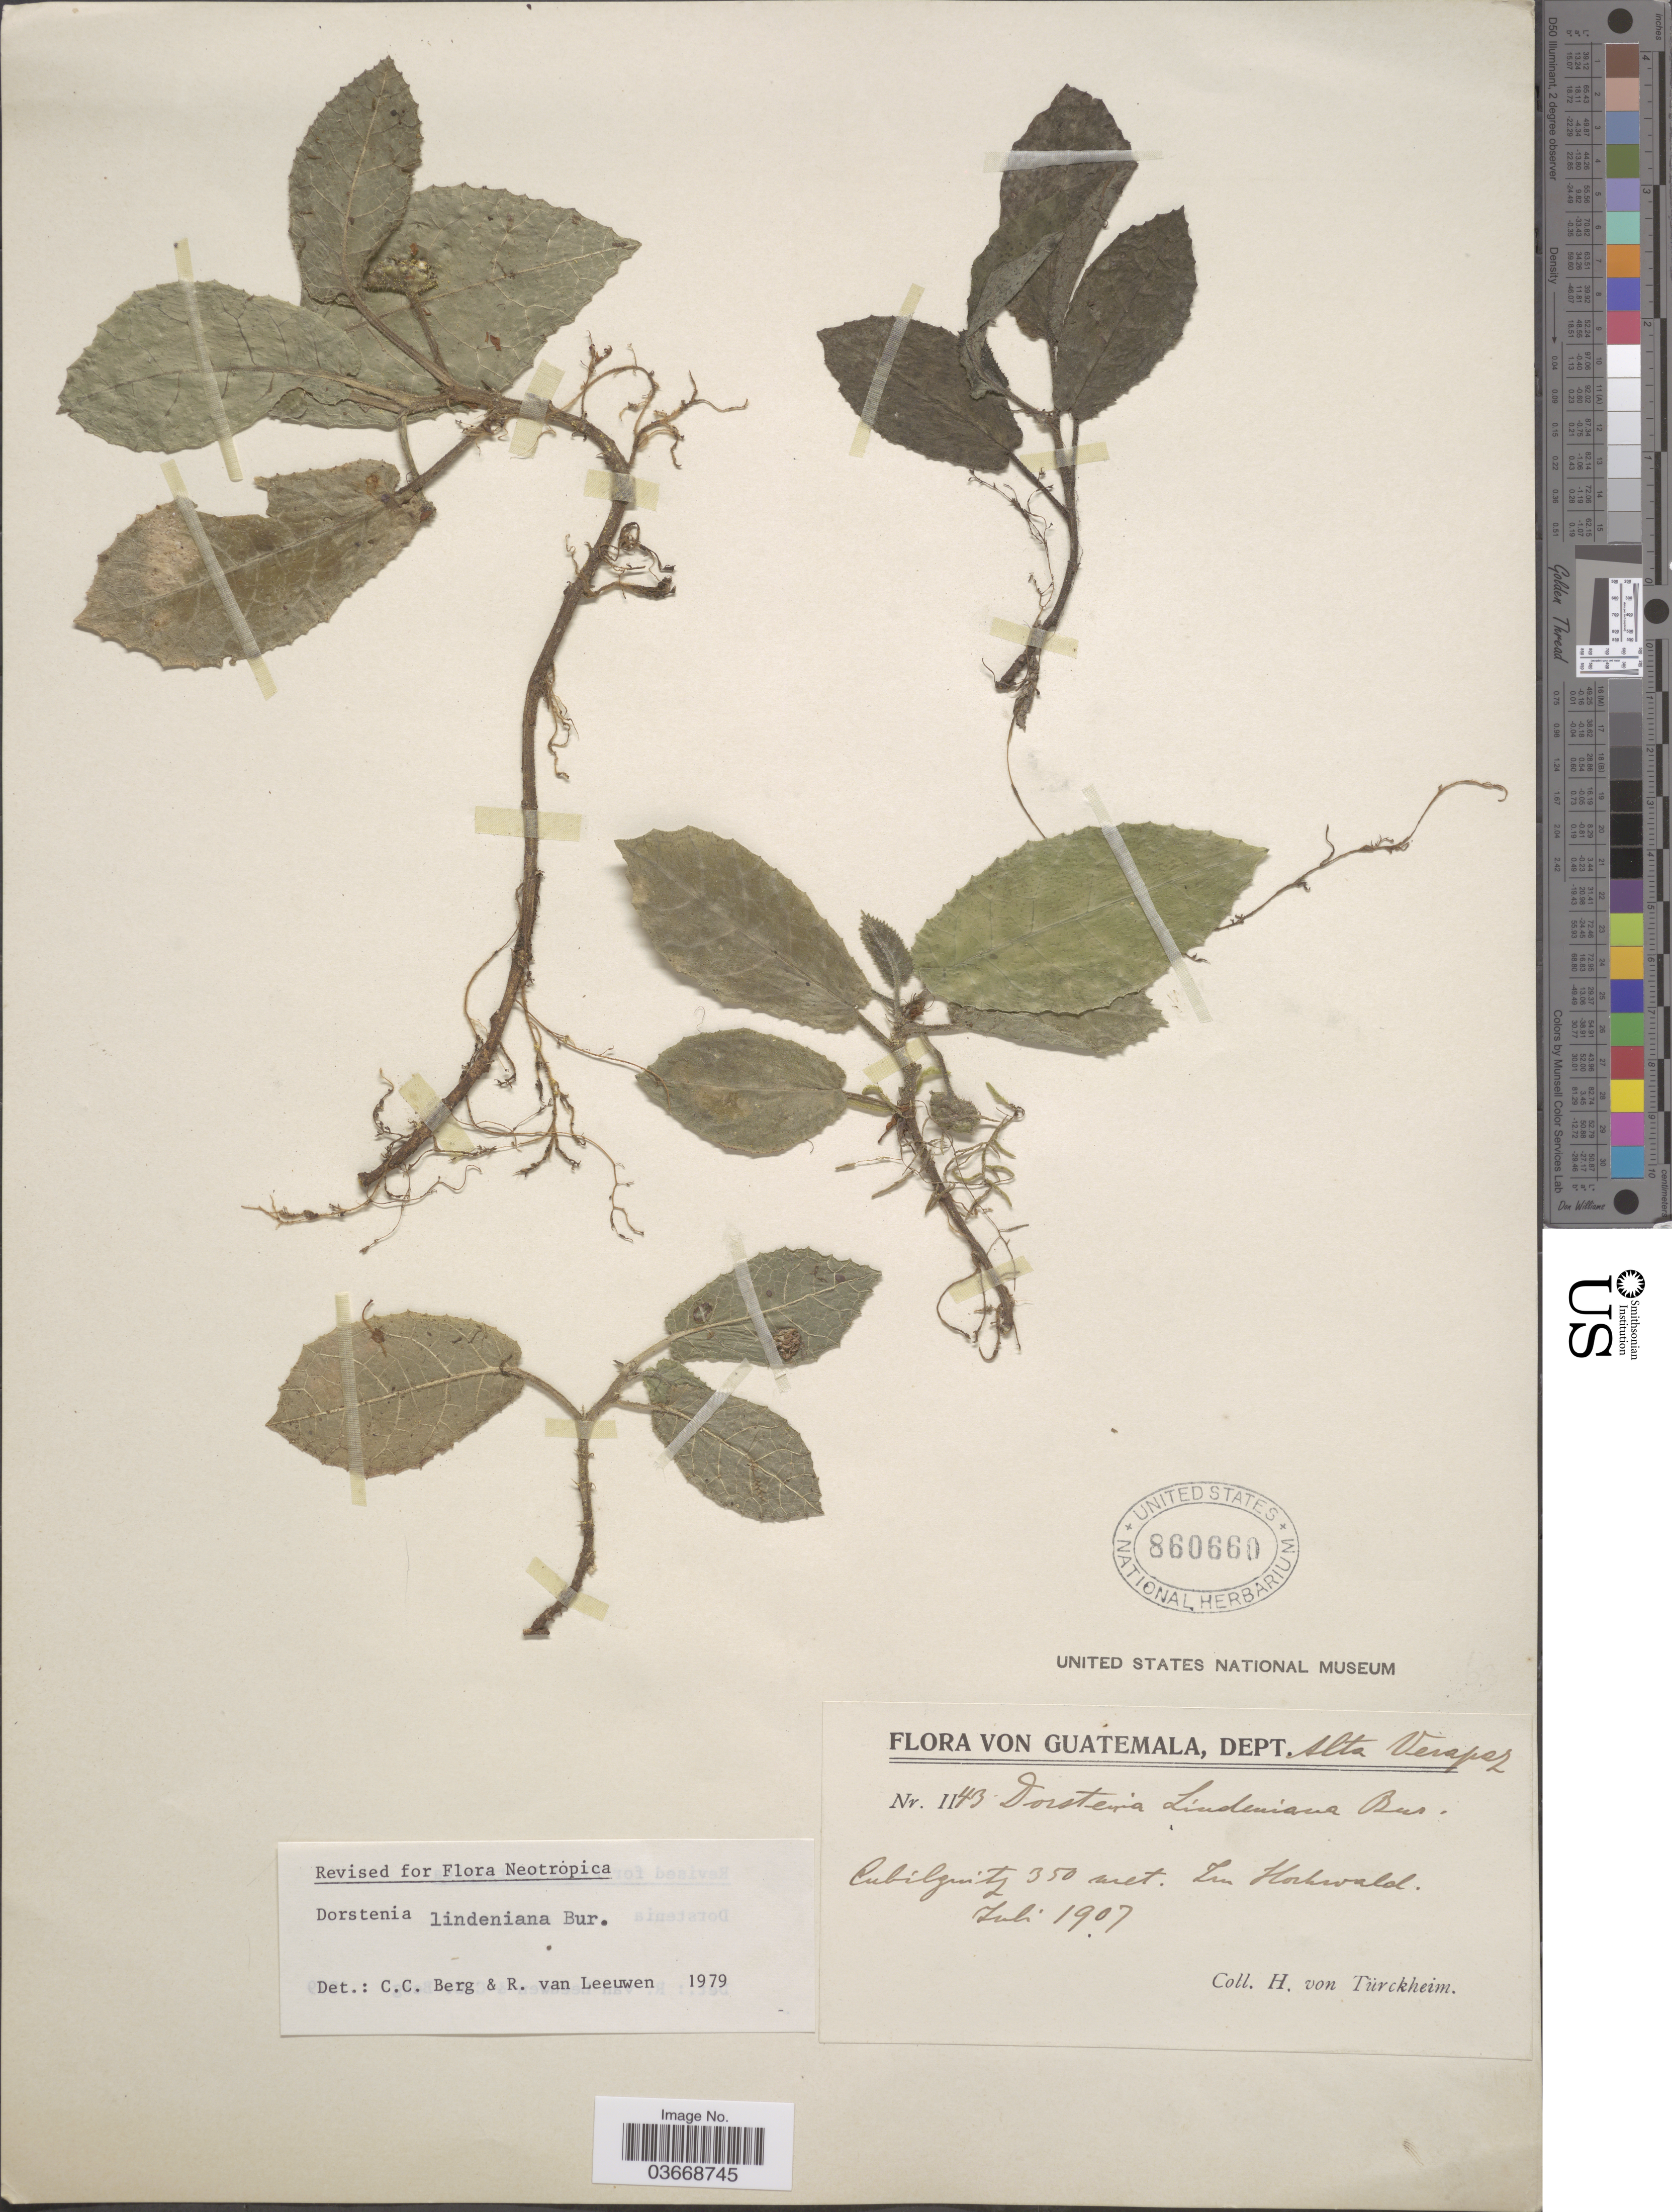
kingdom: Plantae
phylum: Tracheophyta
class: Magnoliopsida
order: Rosales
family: Moraceae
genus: Dorstenia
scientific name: Dorstenia lindeniana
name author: Bureau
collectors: H. von Türckheim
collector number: II43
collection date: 1907-07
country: Guatemala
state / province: Alta Verapaz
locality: Dept. Alta Verapaz. Cubilguitz. In Hochwald.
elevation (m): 350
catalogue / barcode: US 860660